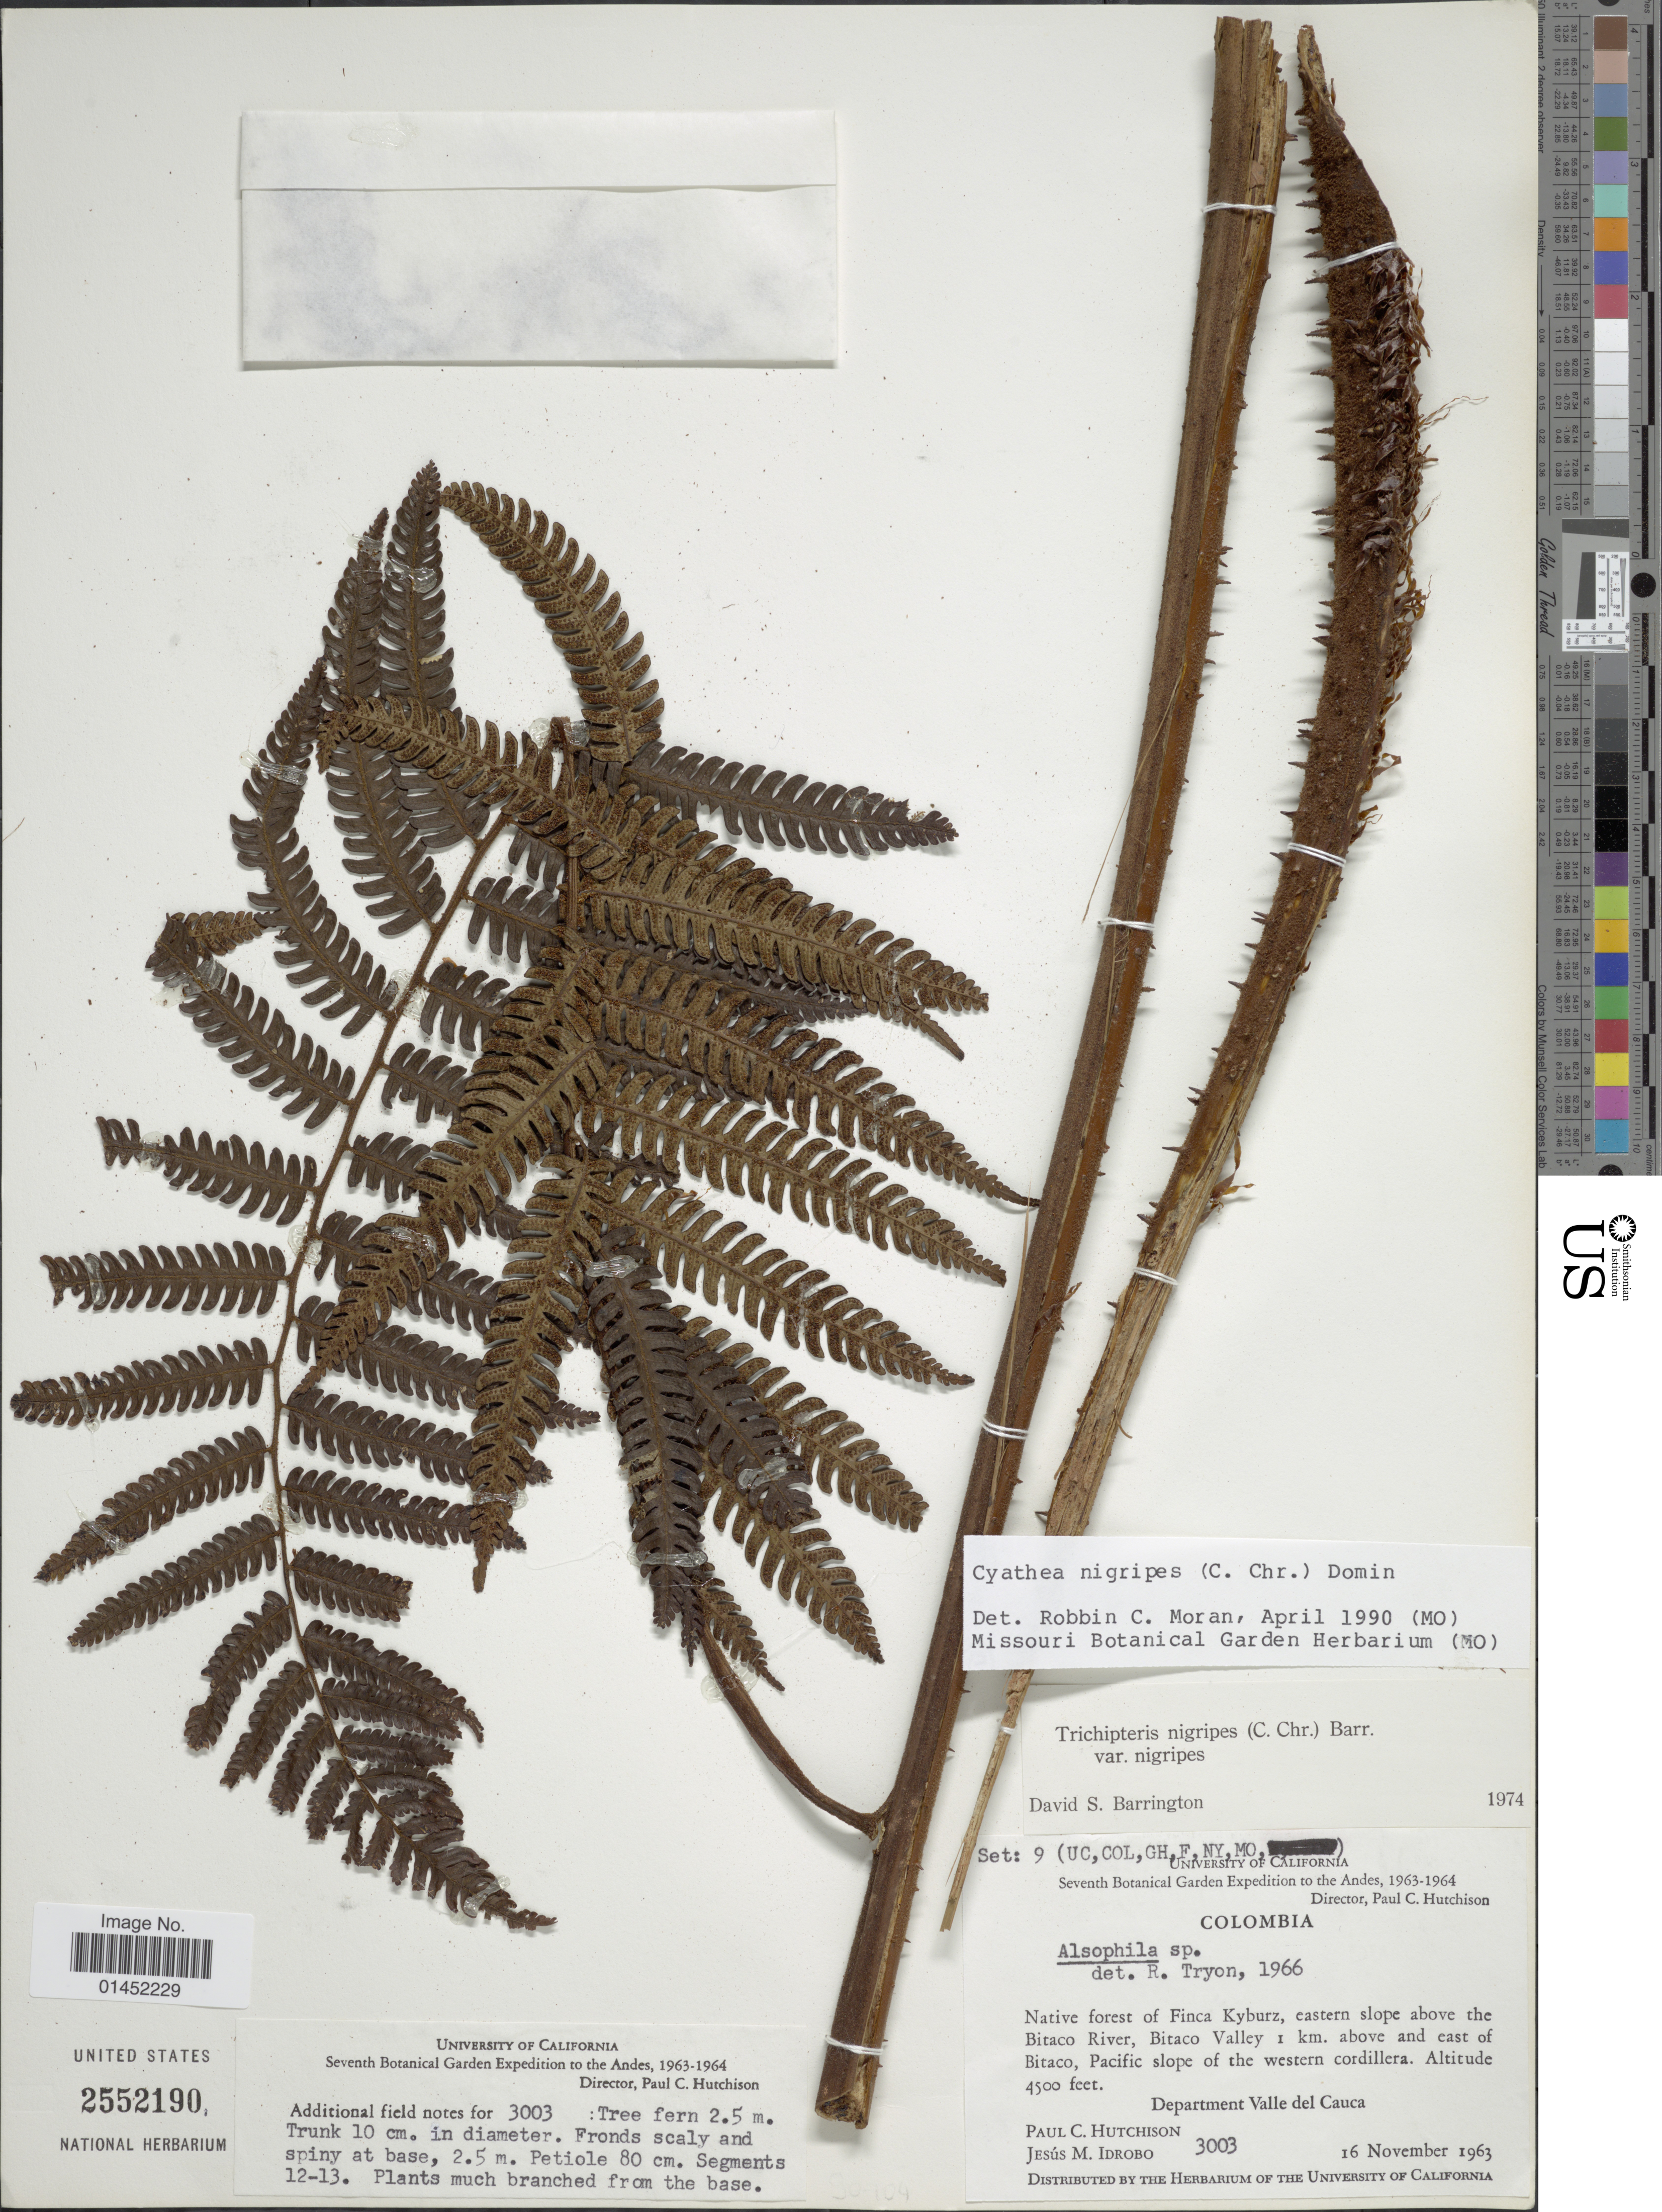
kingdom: Plantae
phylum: Tracheophyta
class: Polypodiopsida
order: Cyatheales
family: Cyatheaceae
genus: Cyathea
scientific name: Cyathea nigripes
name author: (C. Chr.) Domin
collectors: P. C. Hutchison & J. M. Idrobo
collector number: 3003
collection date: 1963-11-16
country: Colombia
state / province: Valle del Cauca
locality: Native forest of Finca Kyburz, eastern slope above the Bitaco River, Bitaco Valley 1 km above and east of Bitaco, pacific slope of the western cordillera, Department Valle del Cauca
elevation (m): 1372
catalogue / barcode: US 2552190